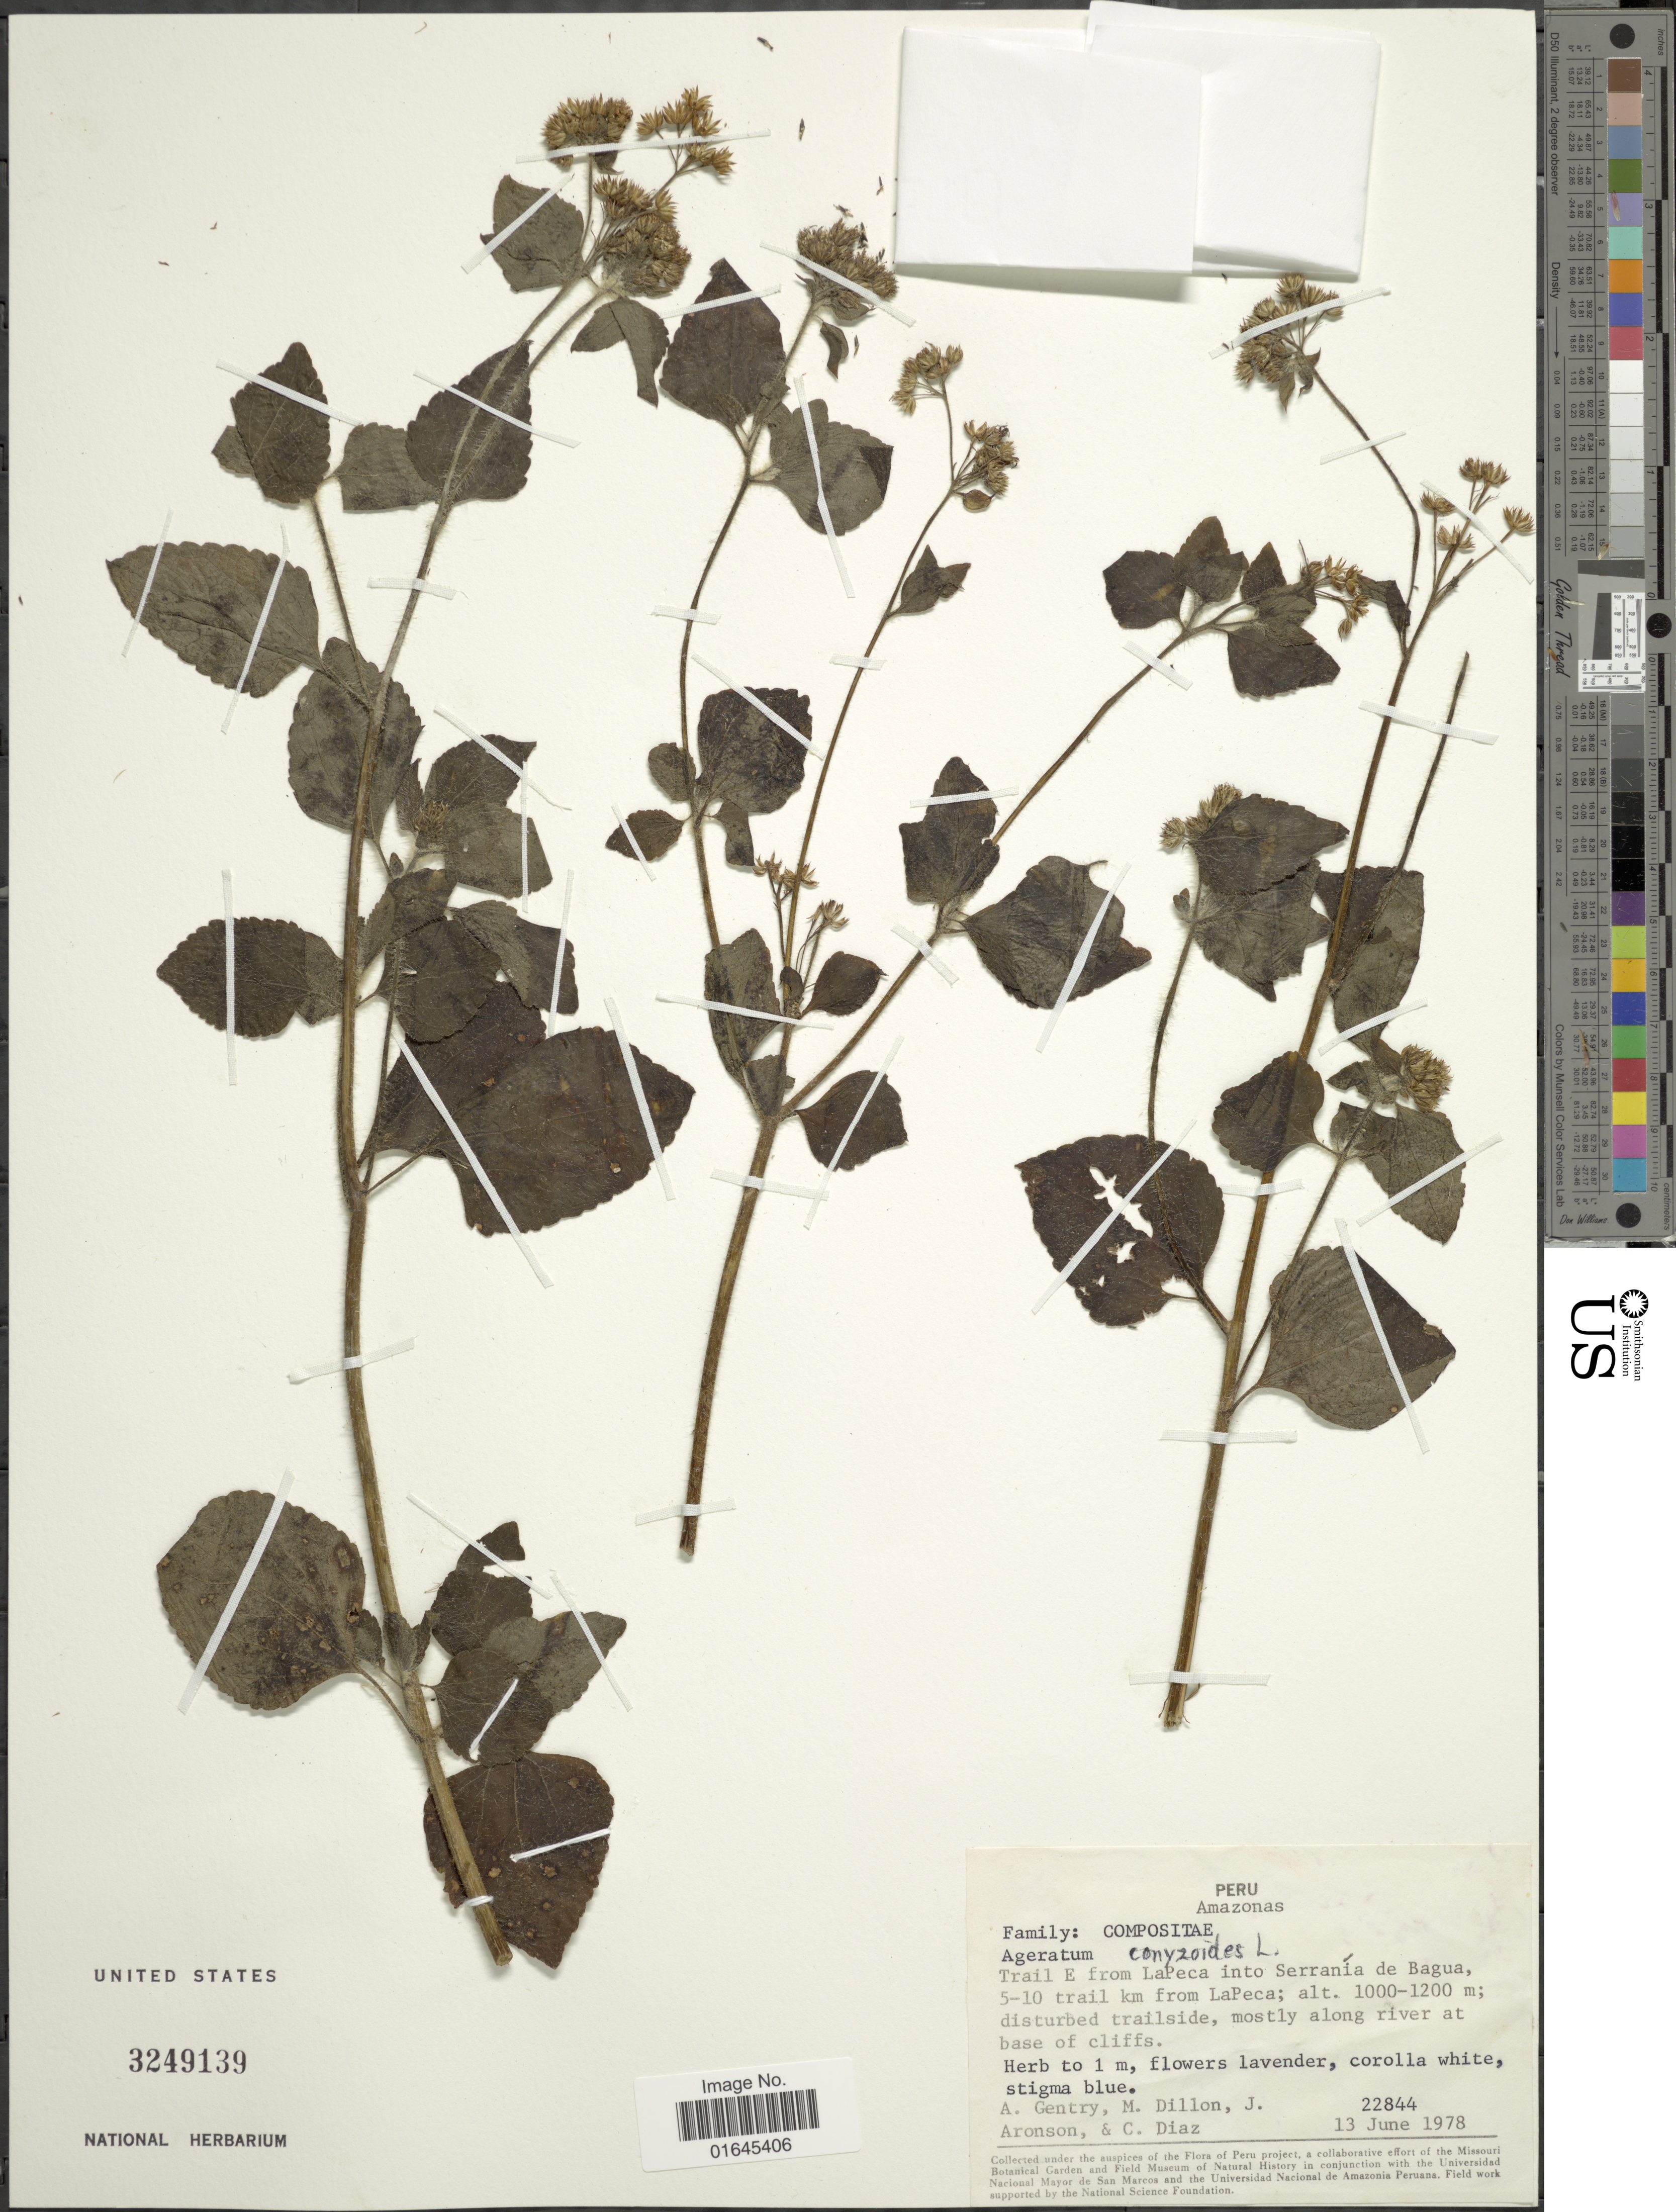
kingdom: Plantae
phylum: Tracheophyta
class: Magnoliopsida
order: Asterales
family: Asteraceae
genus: Ageratum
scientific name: Ageratum conyzoides subsp. conyzoides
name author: L.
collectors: A. H. Gentry, M. O. Dillon, J. Aronson & C. Díaz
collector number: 22844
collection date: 1978-06-13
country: Peru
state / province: Amazonas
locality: Trail E from LaPeca into Serranía de Bagua, 5-10 trail km from LaPeca, mostly along river a base of clifds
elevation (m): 1000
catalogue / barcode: US 3249139